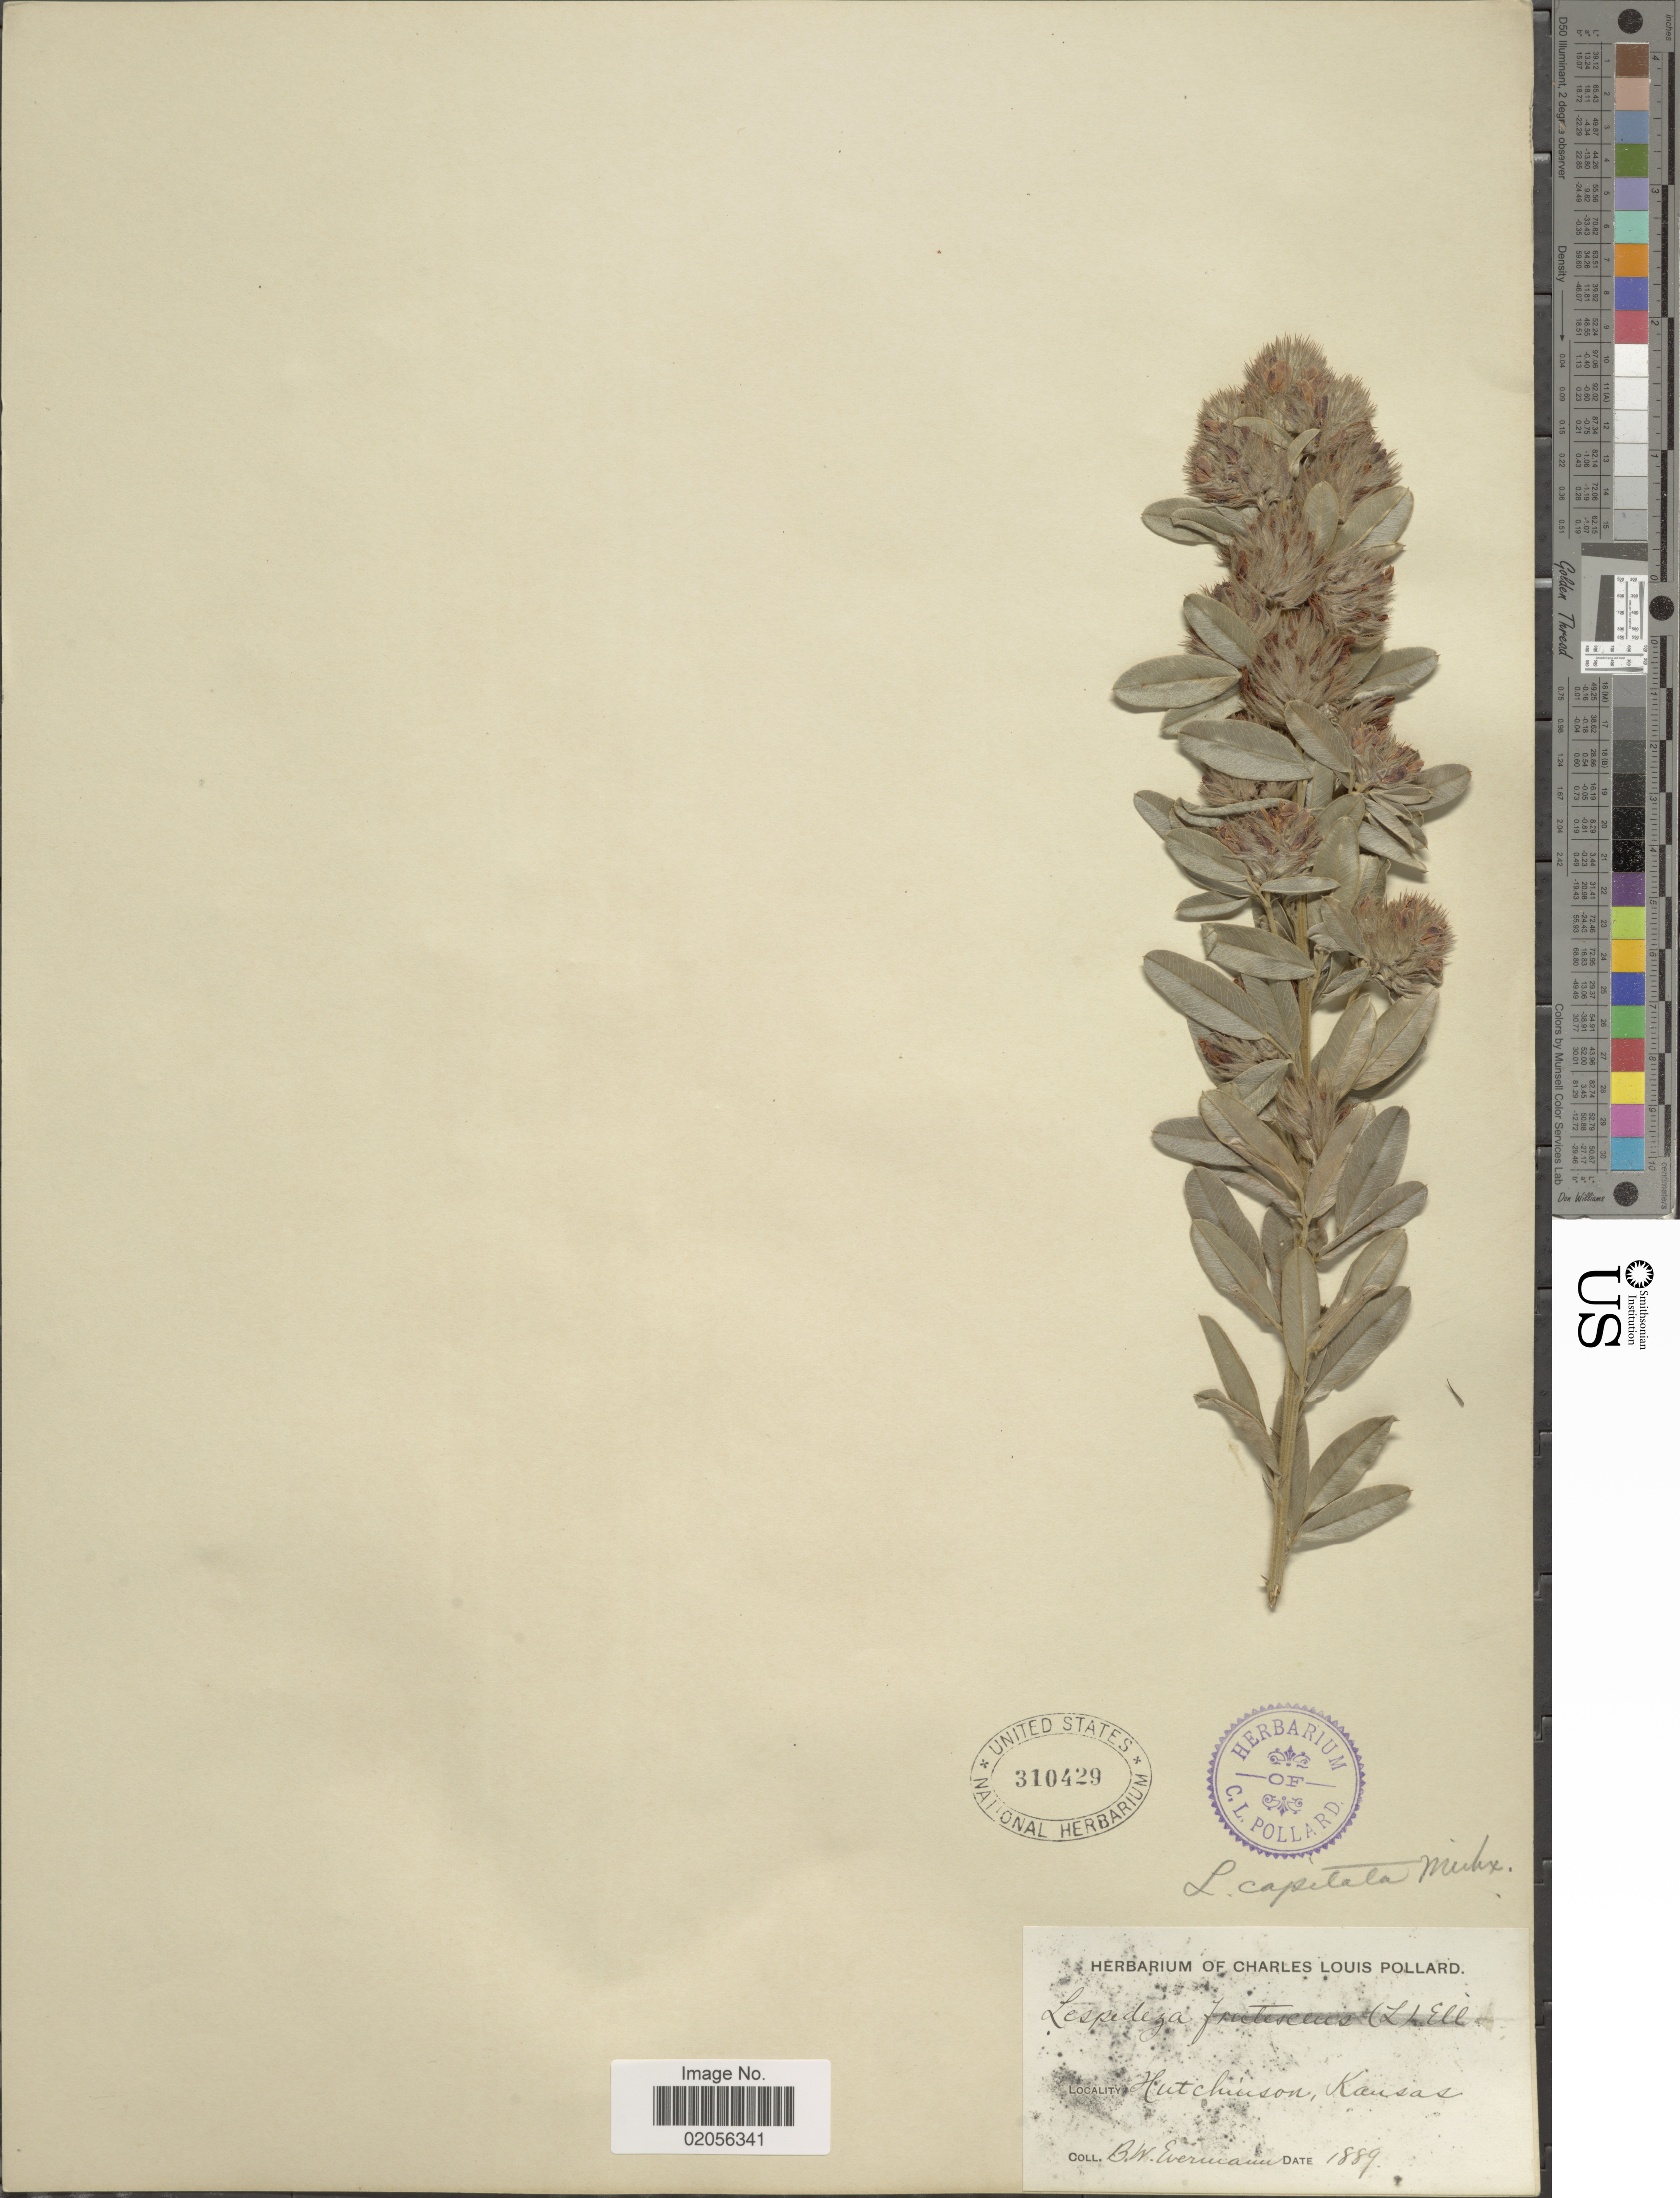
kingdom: Plantae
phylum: Tracheophyta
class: Magnoliopsida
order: Fabales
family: Fabaceae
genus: Lespedeza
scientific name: Lespedeza capitata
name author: Michx.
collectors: B. W. Evermann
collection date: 1889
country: United States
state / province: Kansas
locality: Hutchison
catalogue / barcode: US 310429